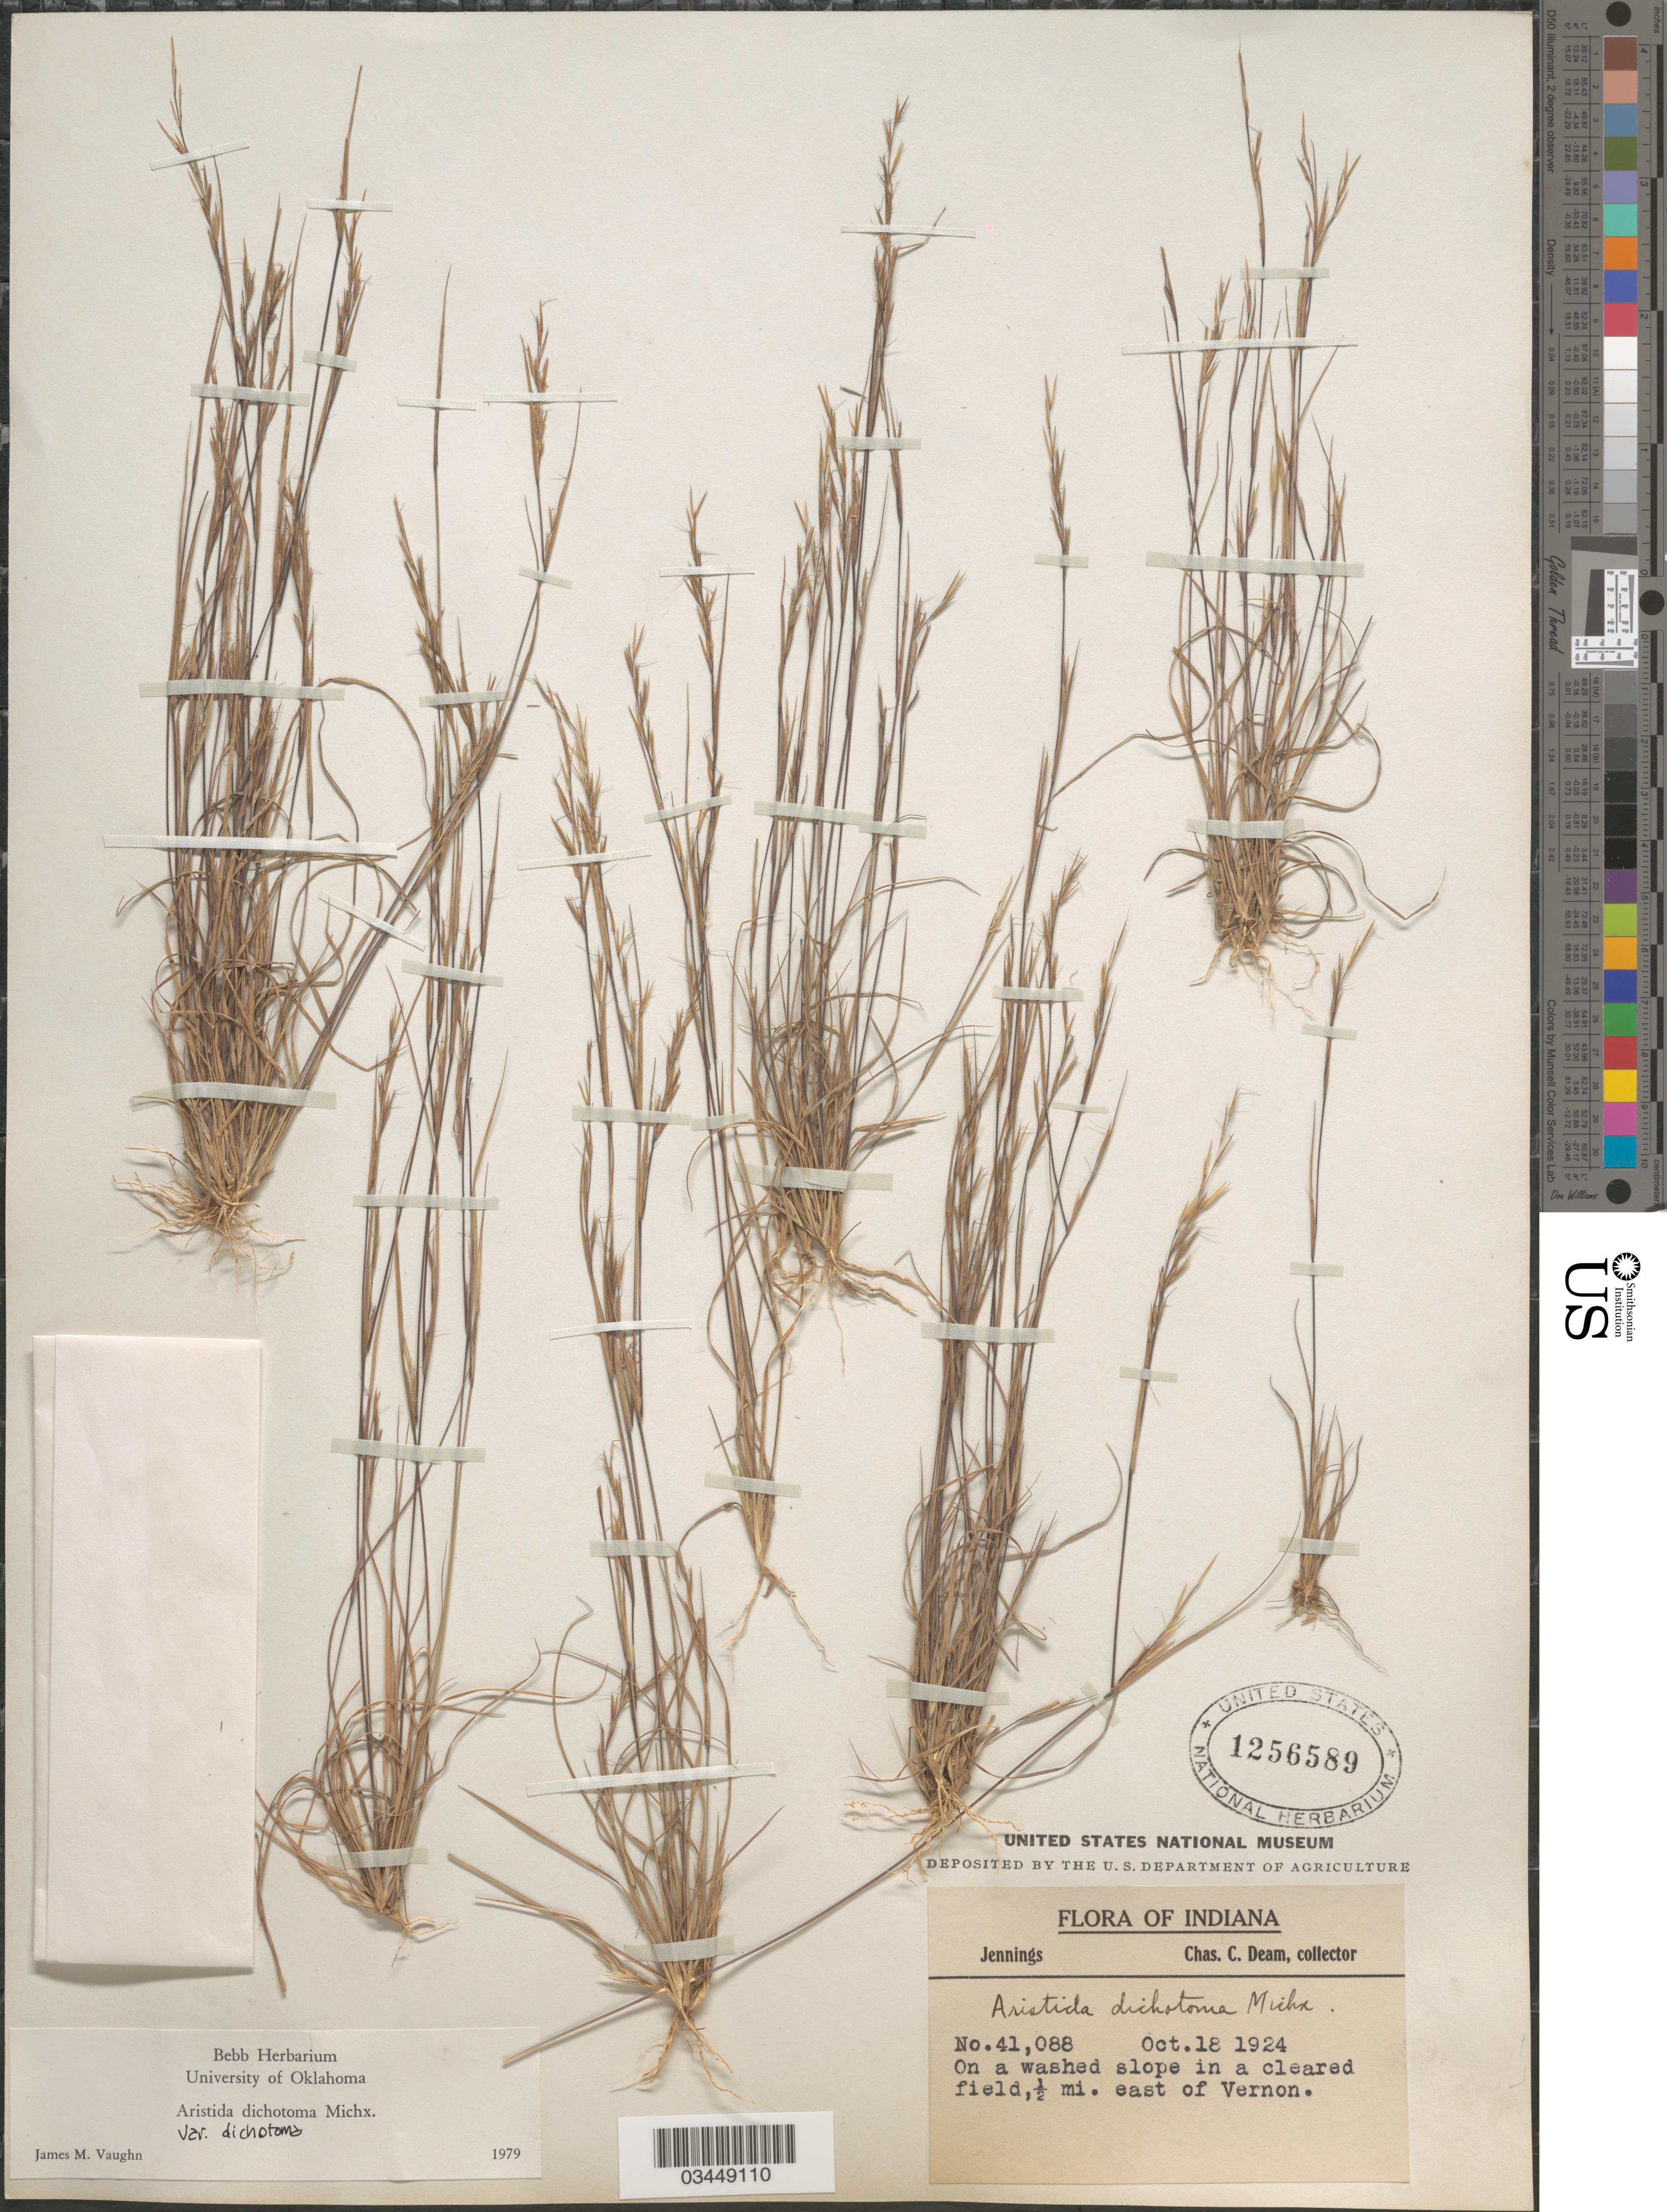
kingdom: Plantae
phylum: Tracheophyta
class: Liliopsida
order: Poales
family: Poaceae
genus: Aristida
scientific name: Aristida dichotoma var. dichotoma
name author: Michx.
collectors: C. C. Deam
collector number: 41088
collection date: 1924-10-18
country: United States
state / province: Indiana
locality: Jennings. On a washed slope in a cleared field, ½ mi. east of Vernon.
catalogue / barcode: US 1256589